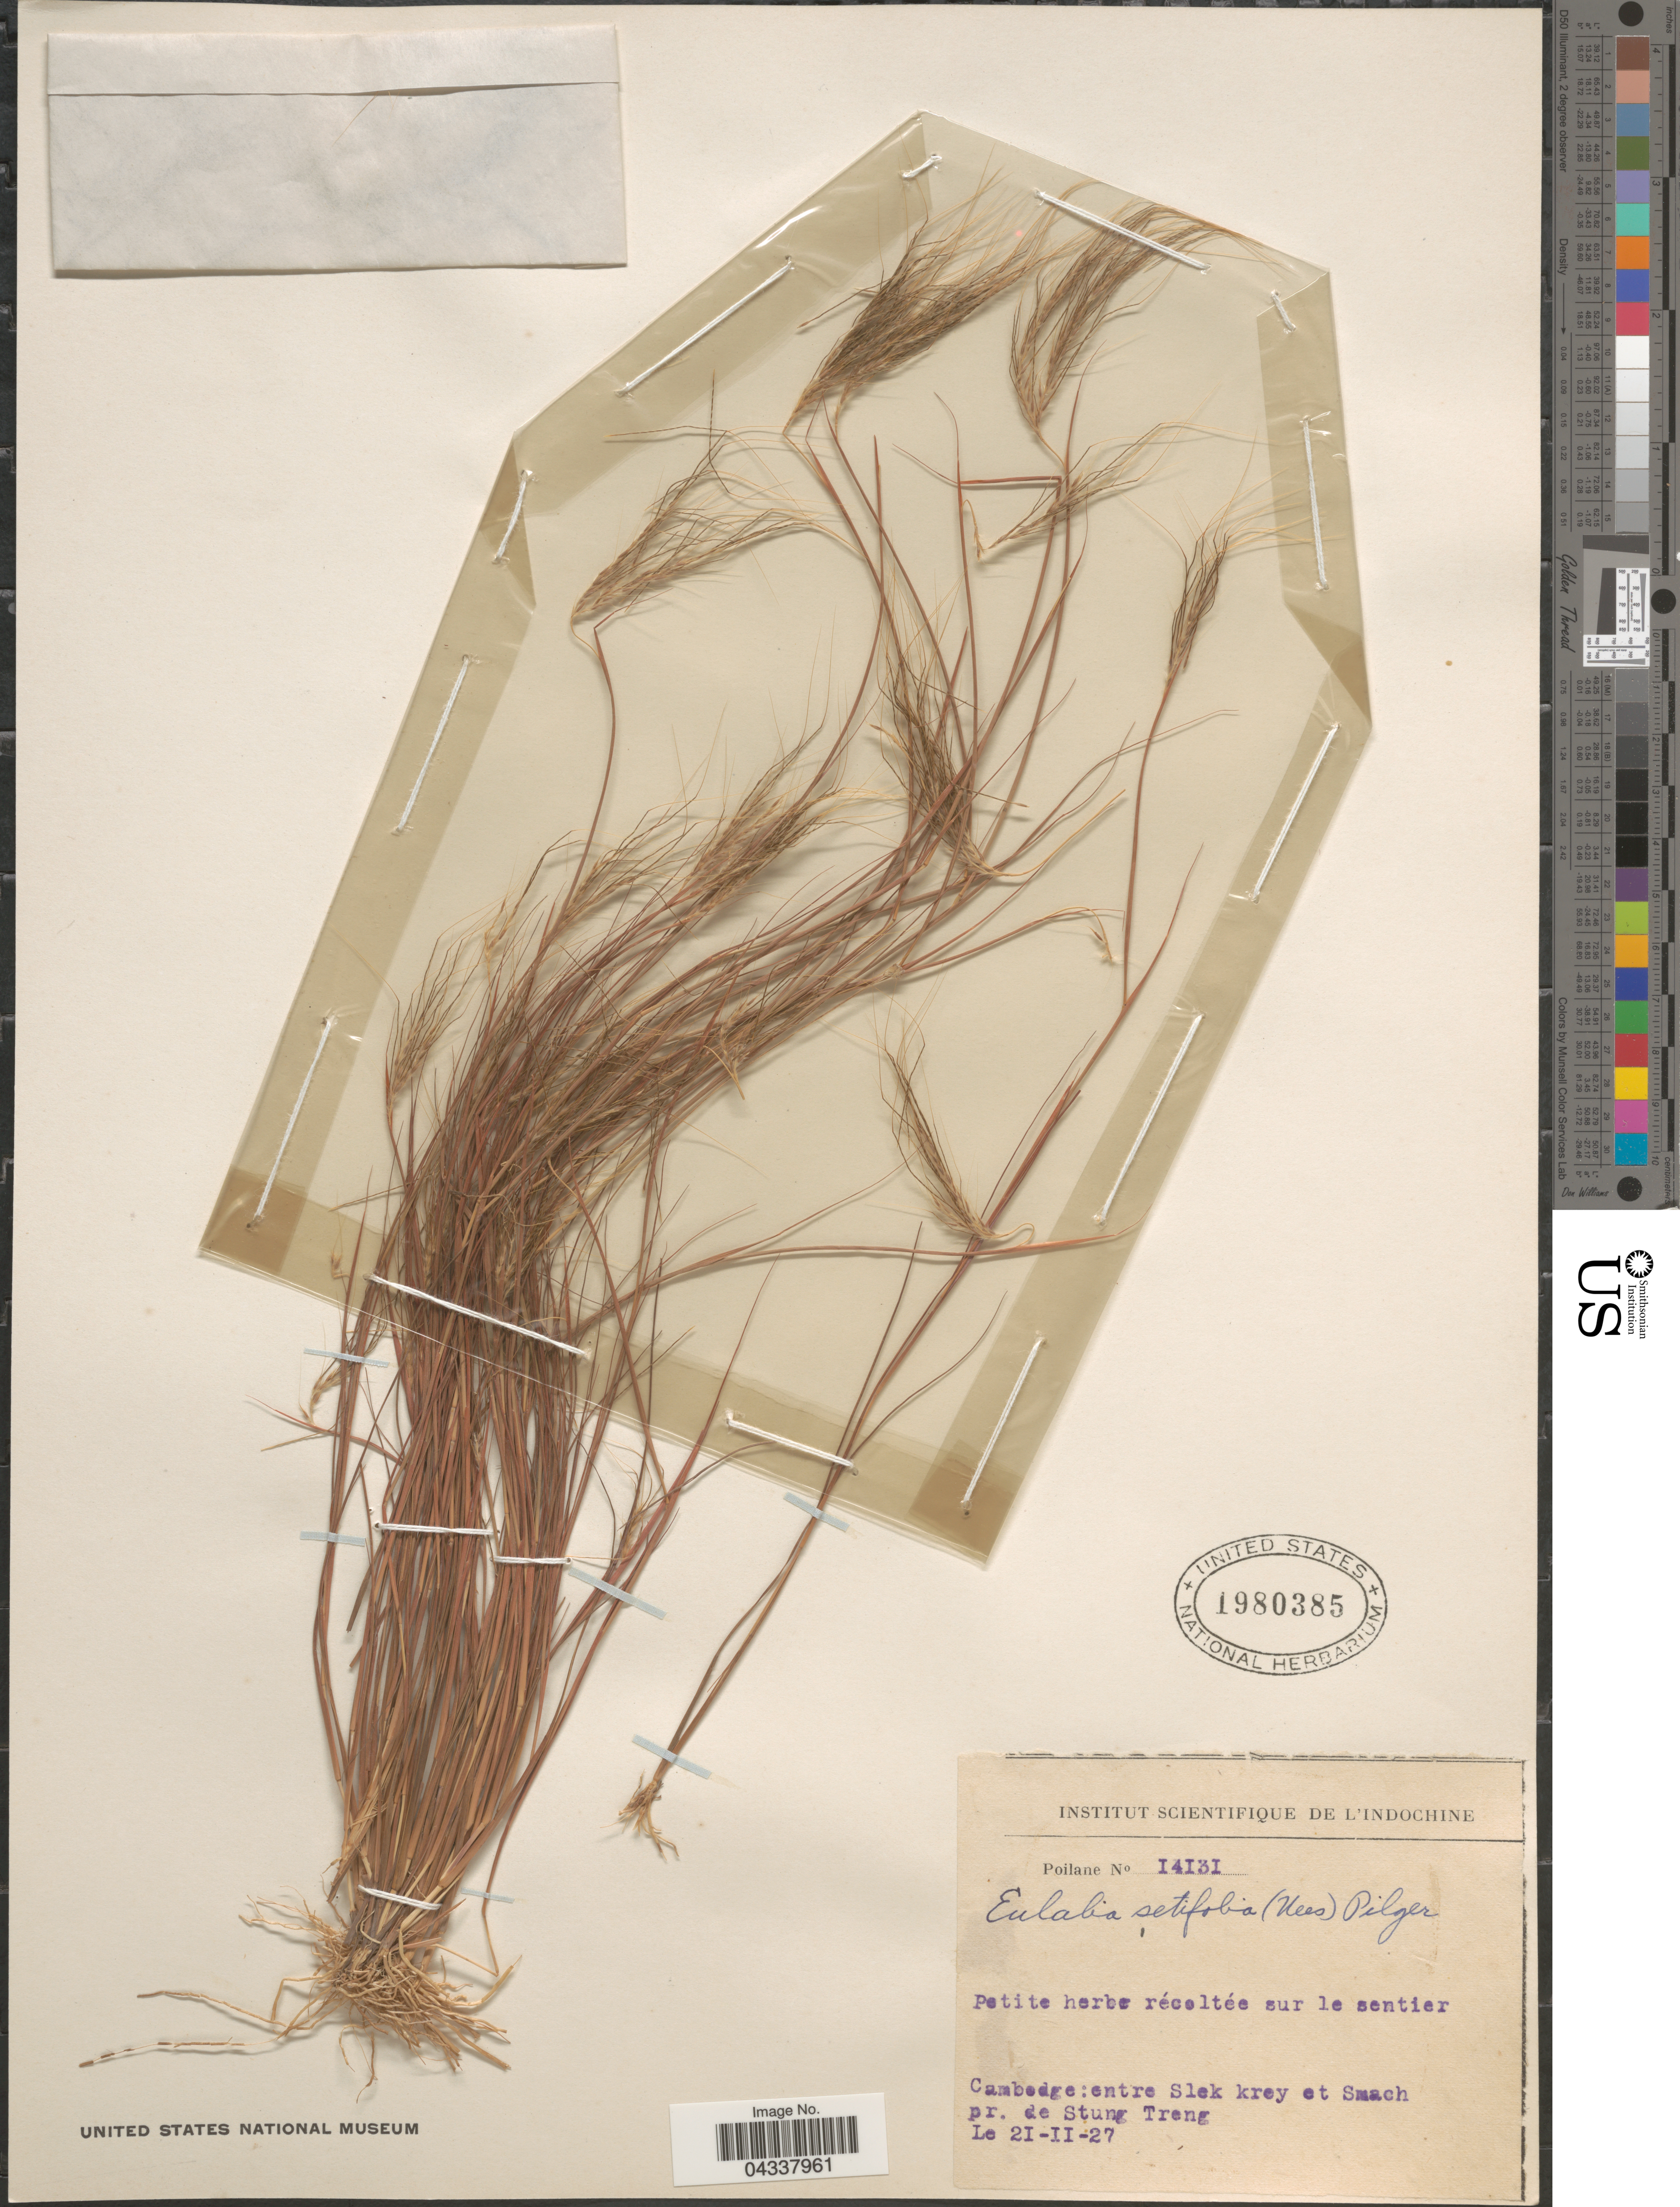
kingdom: Plantae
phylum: Tracheophyta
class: Liliopsida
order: Poales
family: Poaceae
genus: Pseudopogonatherum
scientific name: Pseudopogonatherum contortum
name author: A. Camus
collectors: Institut Scientifique de l'Indochine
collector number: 14131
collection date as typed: Transcribed d/m/y: 21/2/27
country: Cambodia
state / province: Stung Treng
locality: Cambodge: entre Slek krey et Smach pr. de Stung Treng.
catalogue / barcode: US 1980385